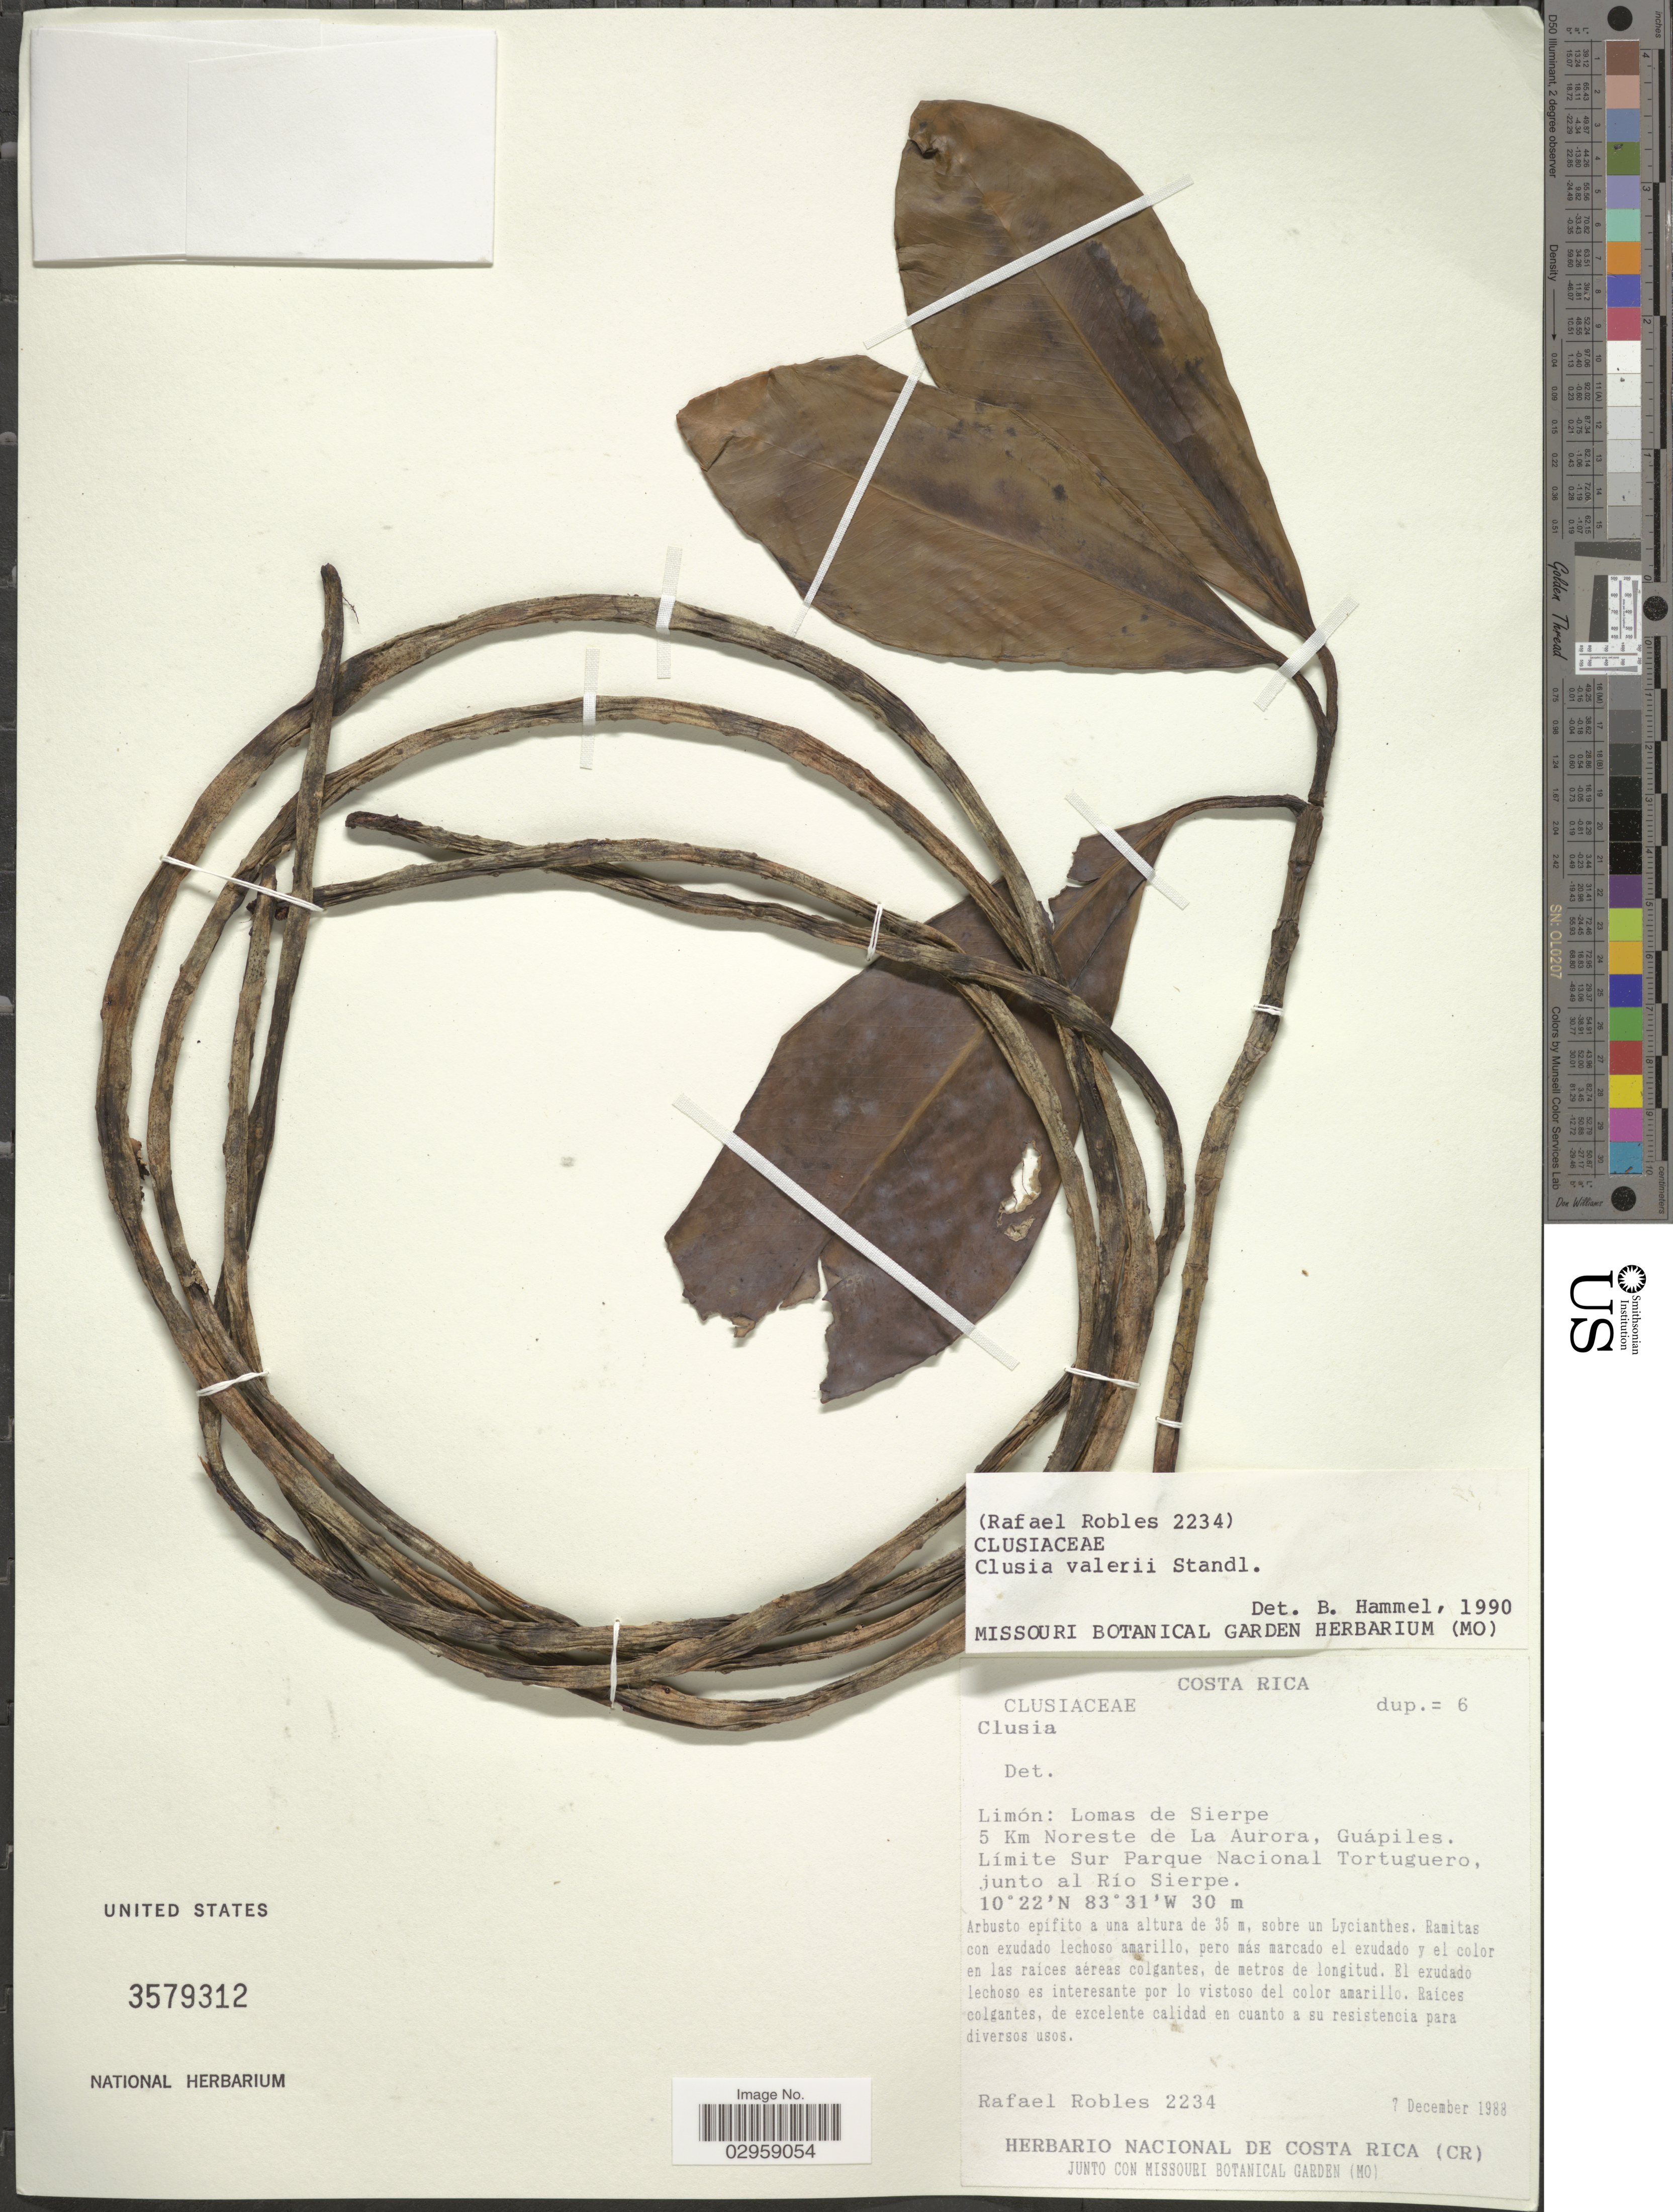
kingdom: Plantae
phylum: Tracheophyta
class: Magnoliopsida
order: Malpighiales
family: Clusiaceae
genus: Clusia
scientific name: Clusia valerioi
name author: Standl.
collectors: R. Robles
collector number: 2234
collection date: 1988-11-07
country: Costa Rica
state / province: Limón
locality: Lomas de Sierpe 5 Km Noreste de La Aurora, Guápiles. Límite Sur Parque Nacional Tortuguero, junto al Río Sierpe.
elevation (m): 30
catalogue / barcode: US 3579312